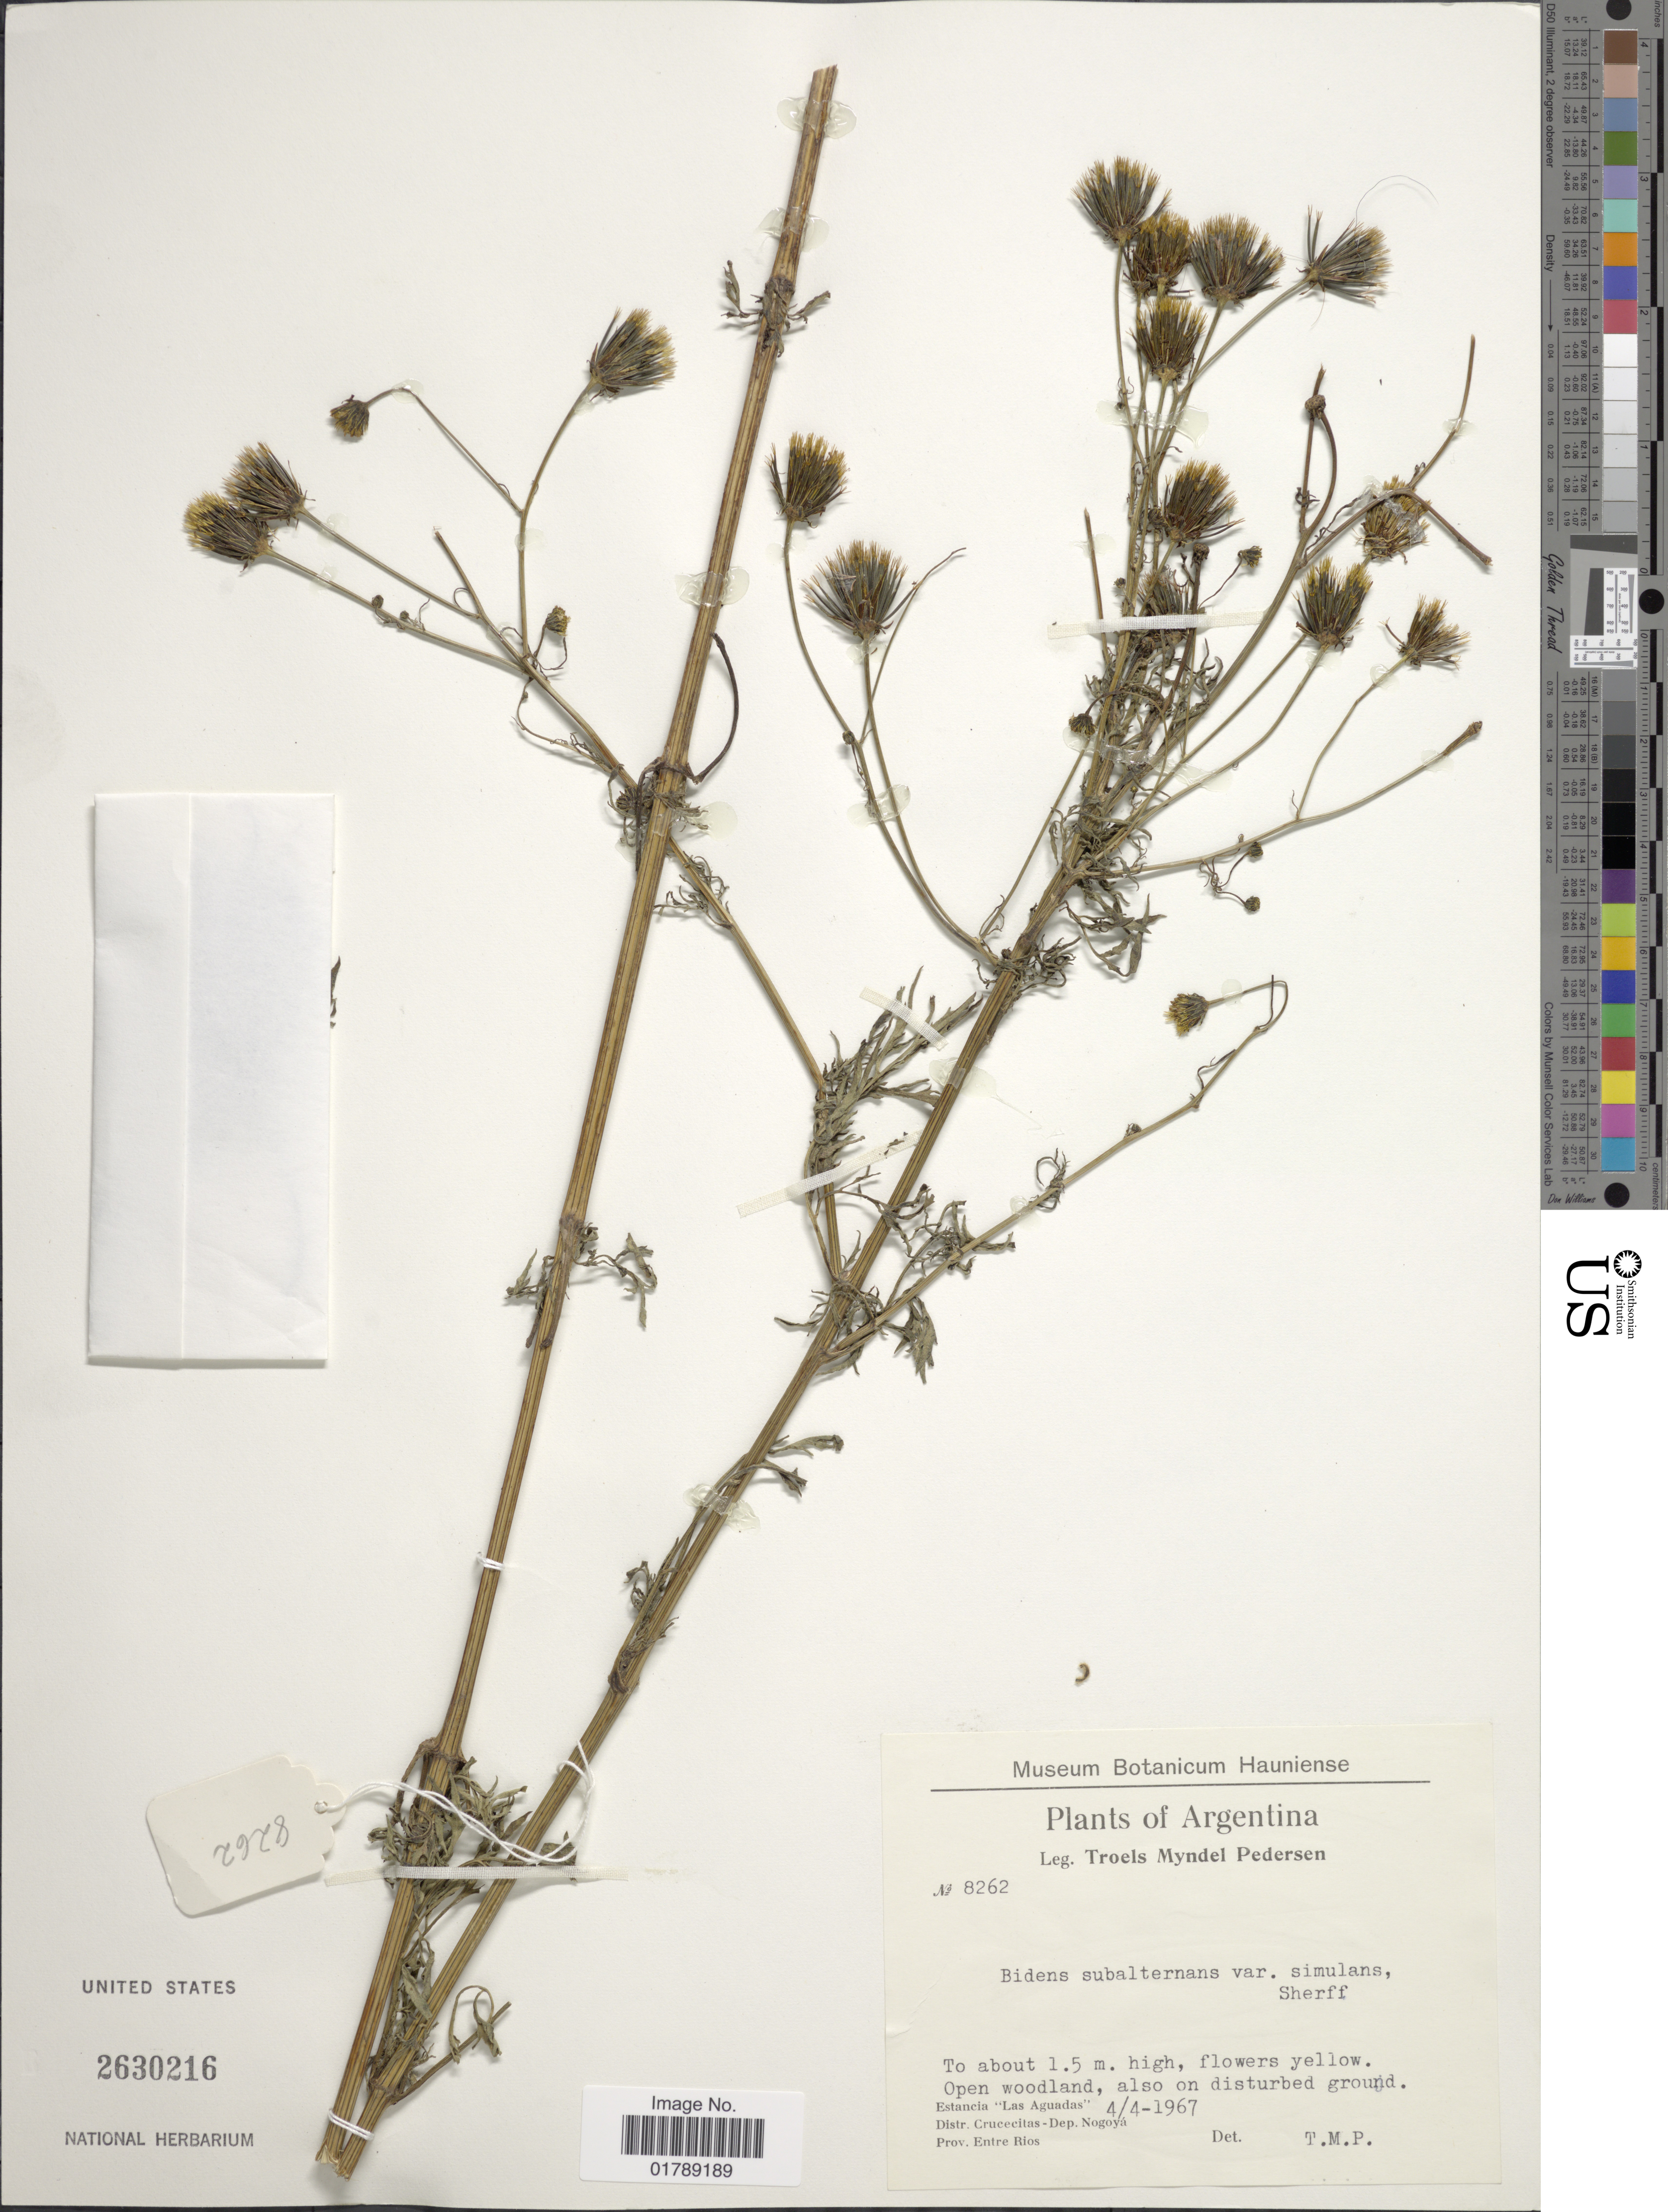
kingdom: Plantae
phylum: Tracheophyta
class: Magnoliopsida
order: Asterales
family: Asteraceae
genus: Bidens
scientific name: Bidens subalternans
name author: DC.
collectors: T. Pederson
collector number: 8262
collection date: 1967-04-04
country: Argentina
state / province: Entre Rios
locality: Estancia "Las Aguadas" Distr. Crucecitas-Dep. Nogoyá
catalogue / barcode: US 2630216